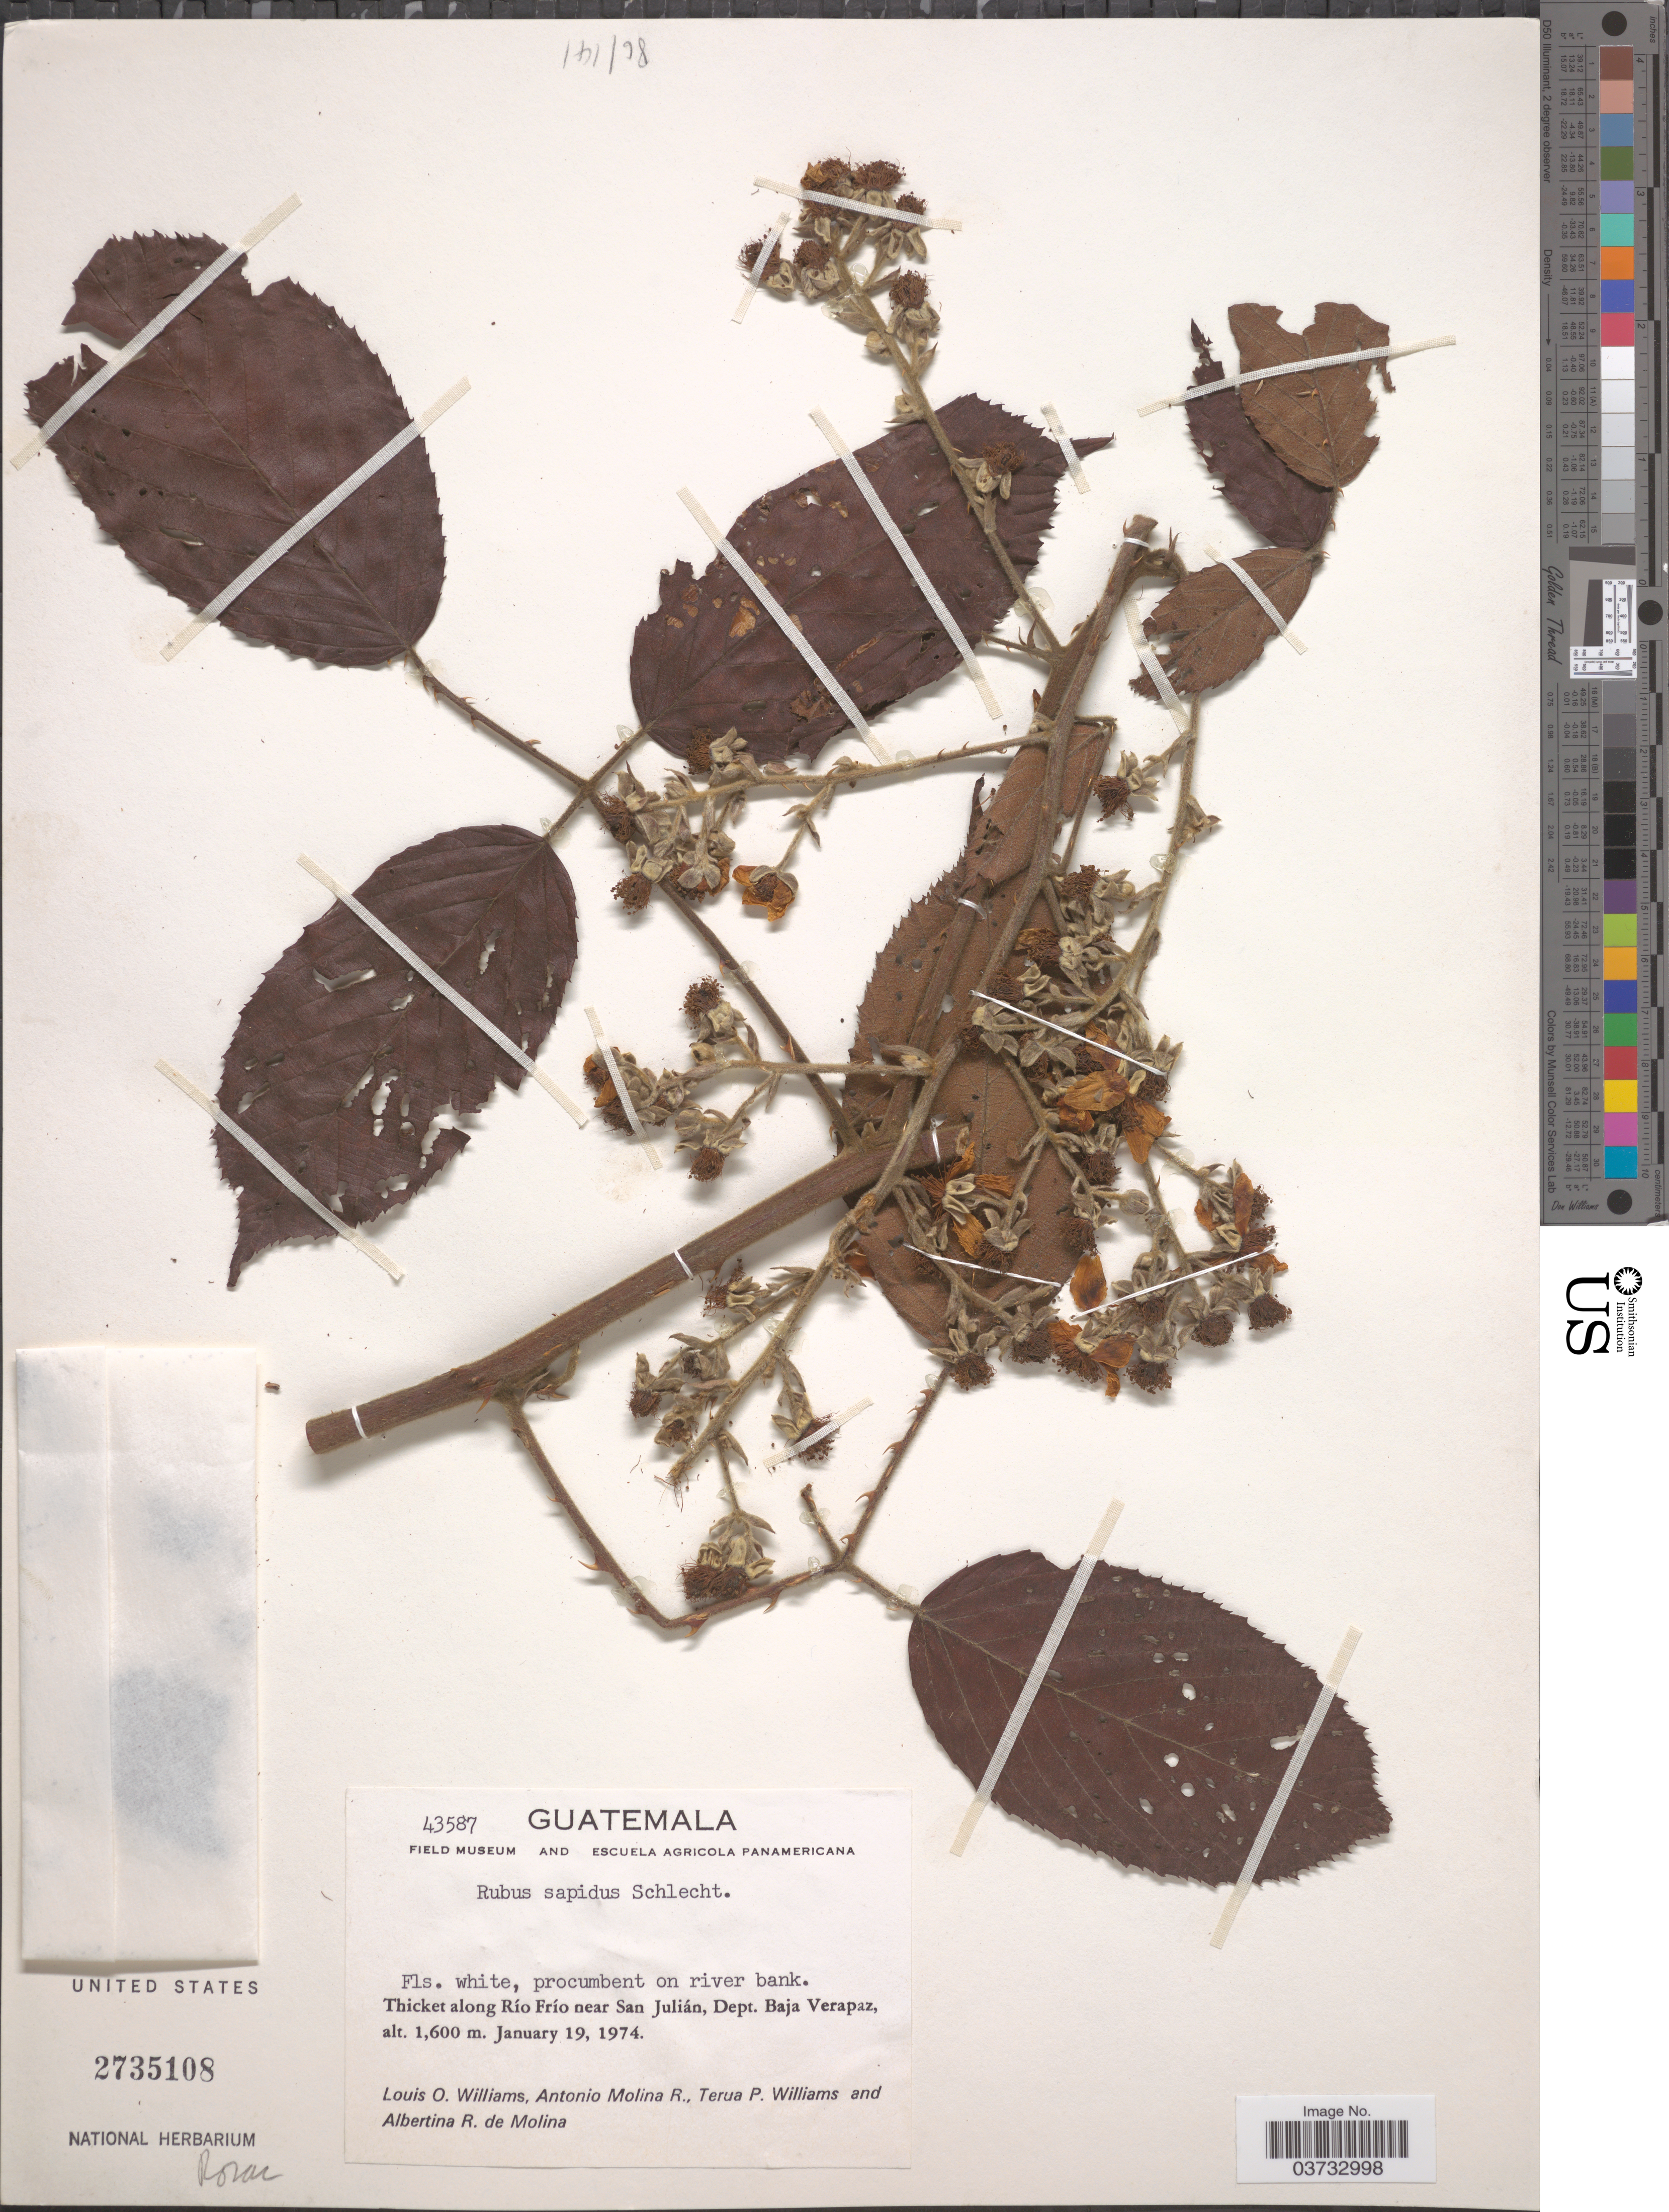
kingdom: Plantae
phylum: Tracheophyta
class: Magnoliopsida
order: Rosales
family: Rosaceae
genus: Rubus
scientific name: Rubus sapidus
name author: Schltdl.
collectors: L. O. Williams, A. Molina R., T. Williams & A. R. Molina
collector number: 43587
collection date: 1974-01-19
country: Guatemala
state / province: Baja Verapaz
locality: Thicket along Río Frío near San Julián, Dept. Baja Verapaz.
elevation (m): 1600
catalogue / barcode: US 2735108